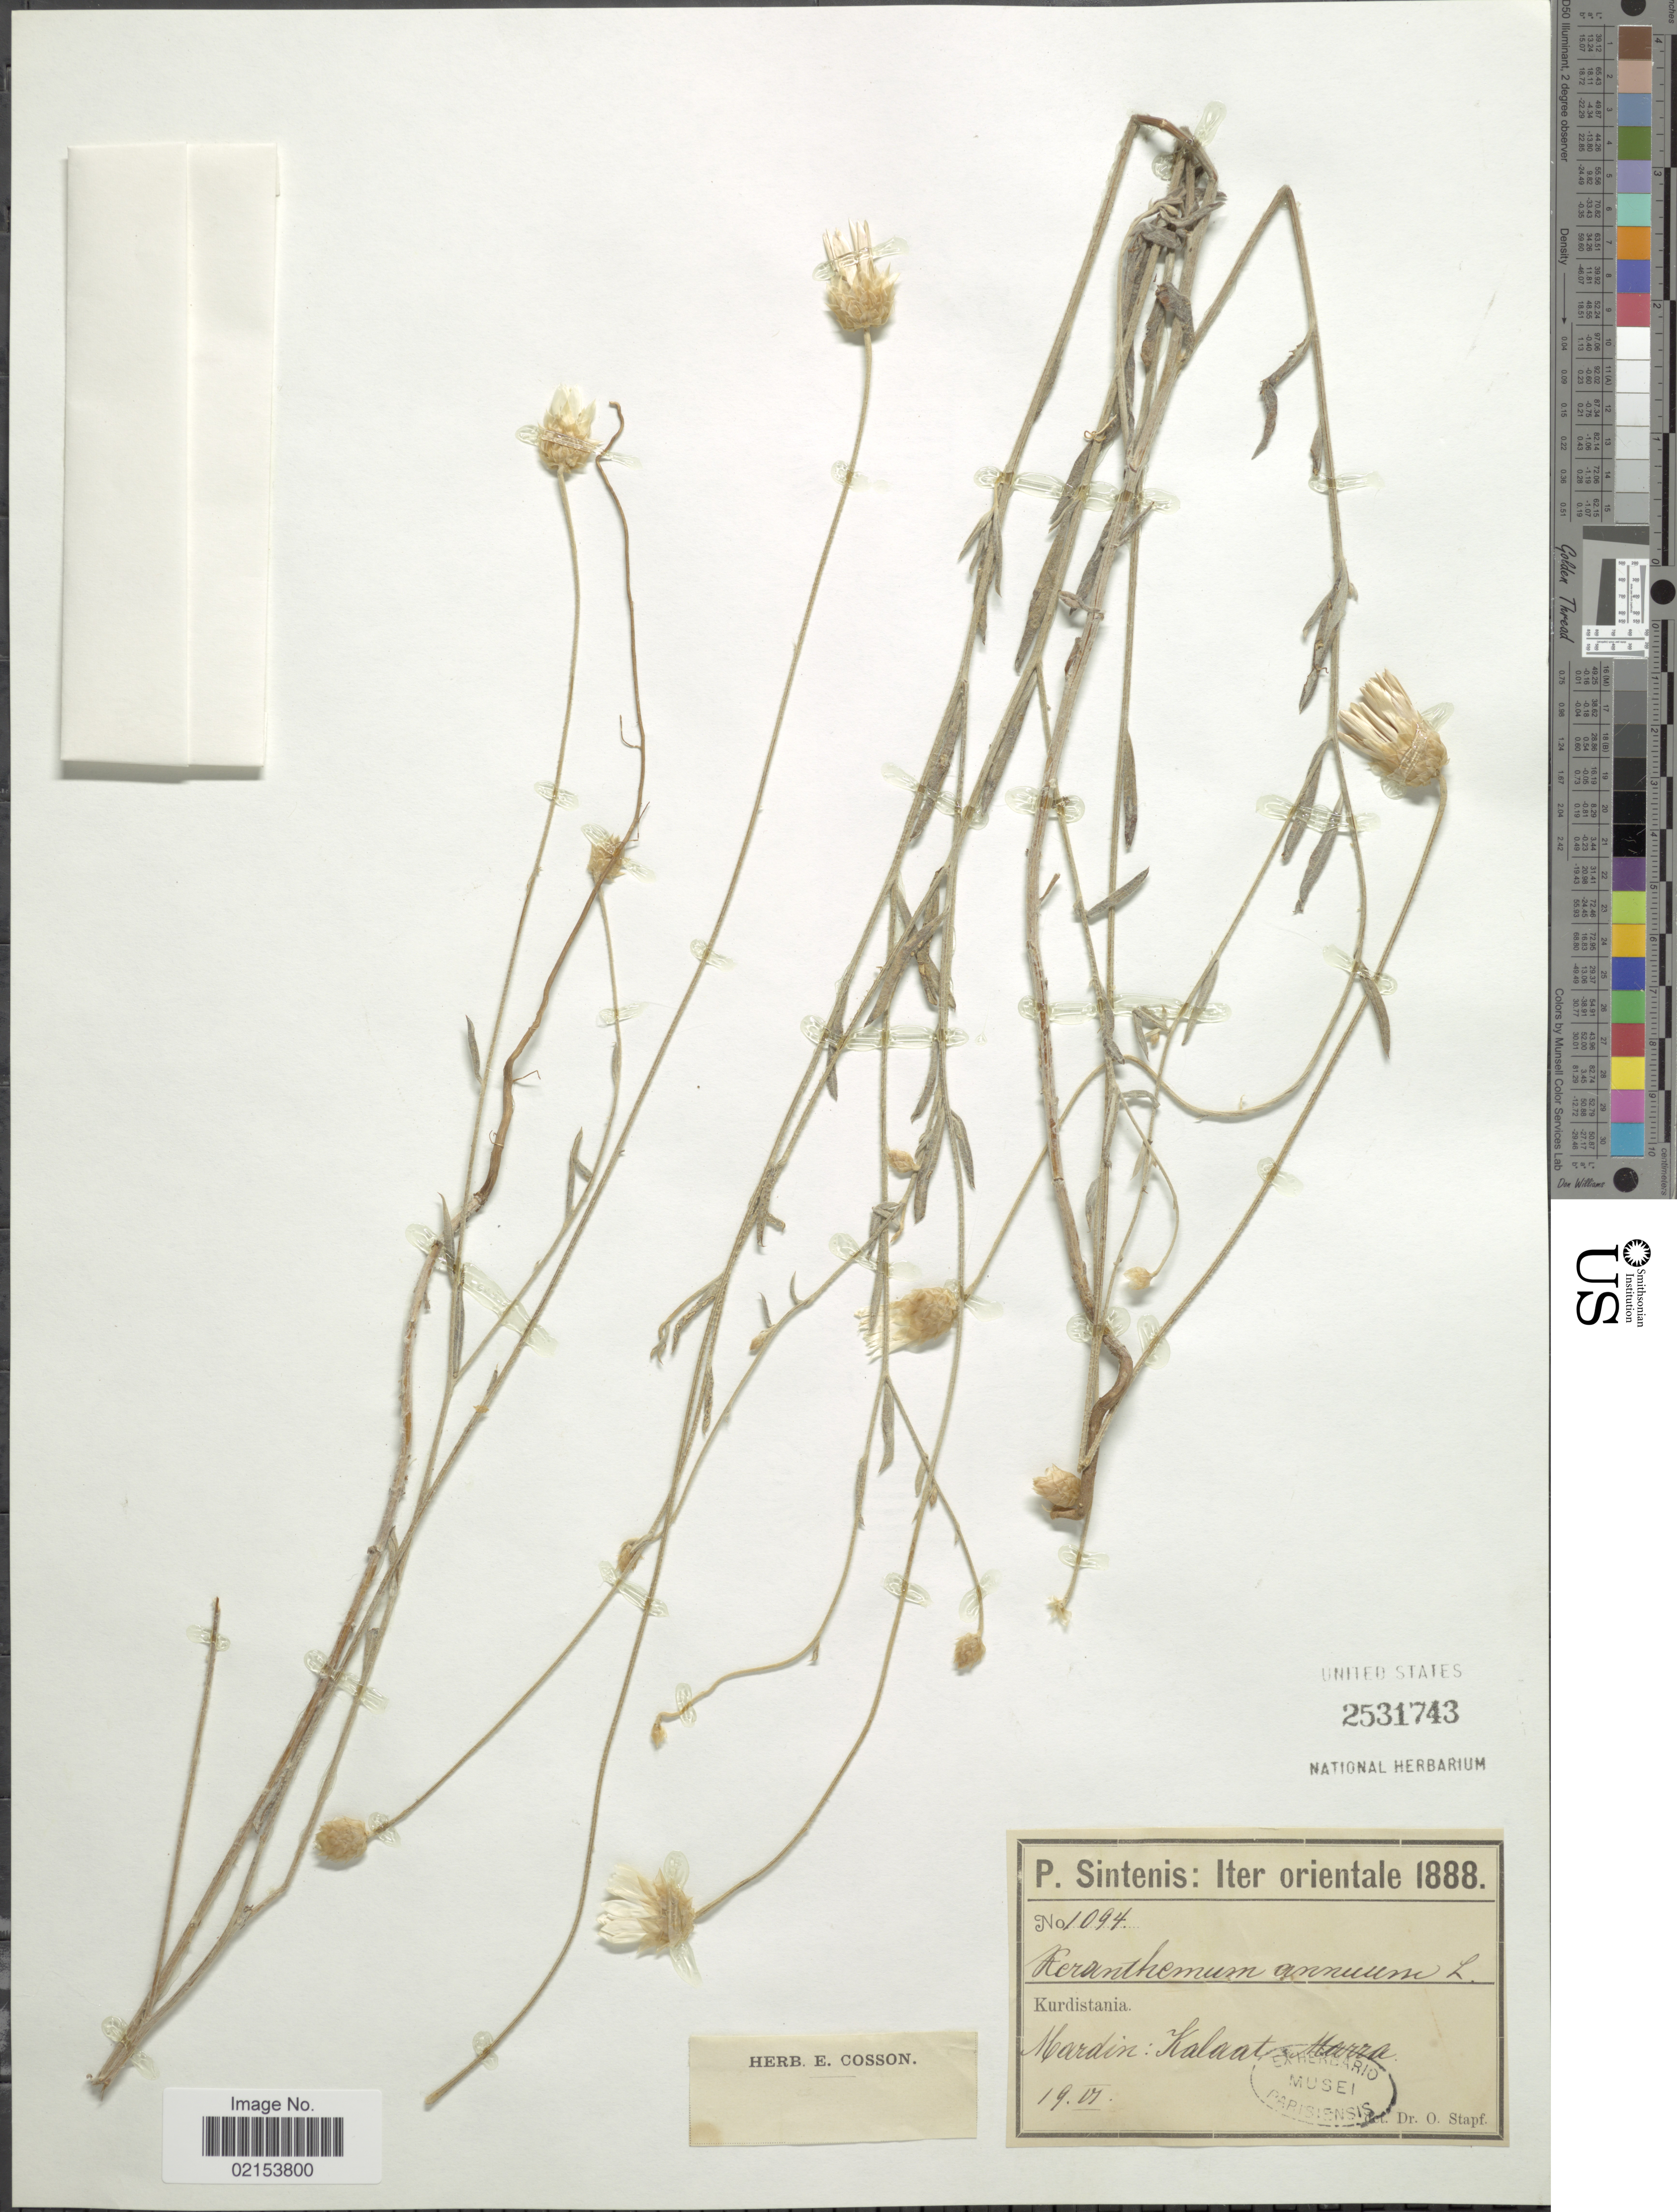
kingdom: Plantae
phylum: Tracheophyta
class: Magnoliopsida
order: Asterales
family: Asteraceae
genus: Xeranthemum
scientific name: Xeranthemum annuum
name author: L.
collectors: P. Sintenis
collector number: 1094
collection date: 1888-06-19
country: Turkey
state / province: Mardin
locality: Kurdistania. Kalaat Marra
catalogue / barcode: US 2531743